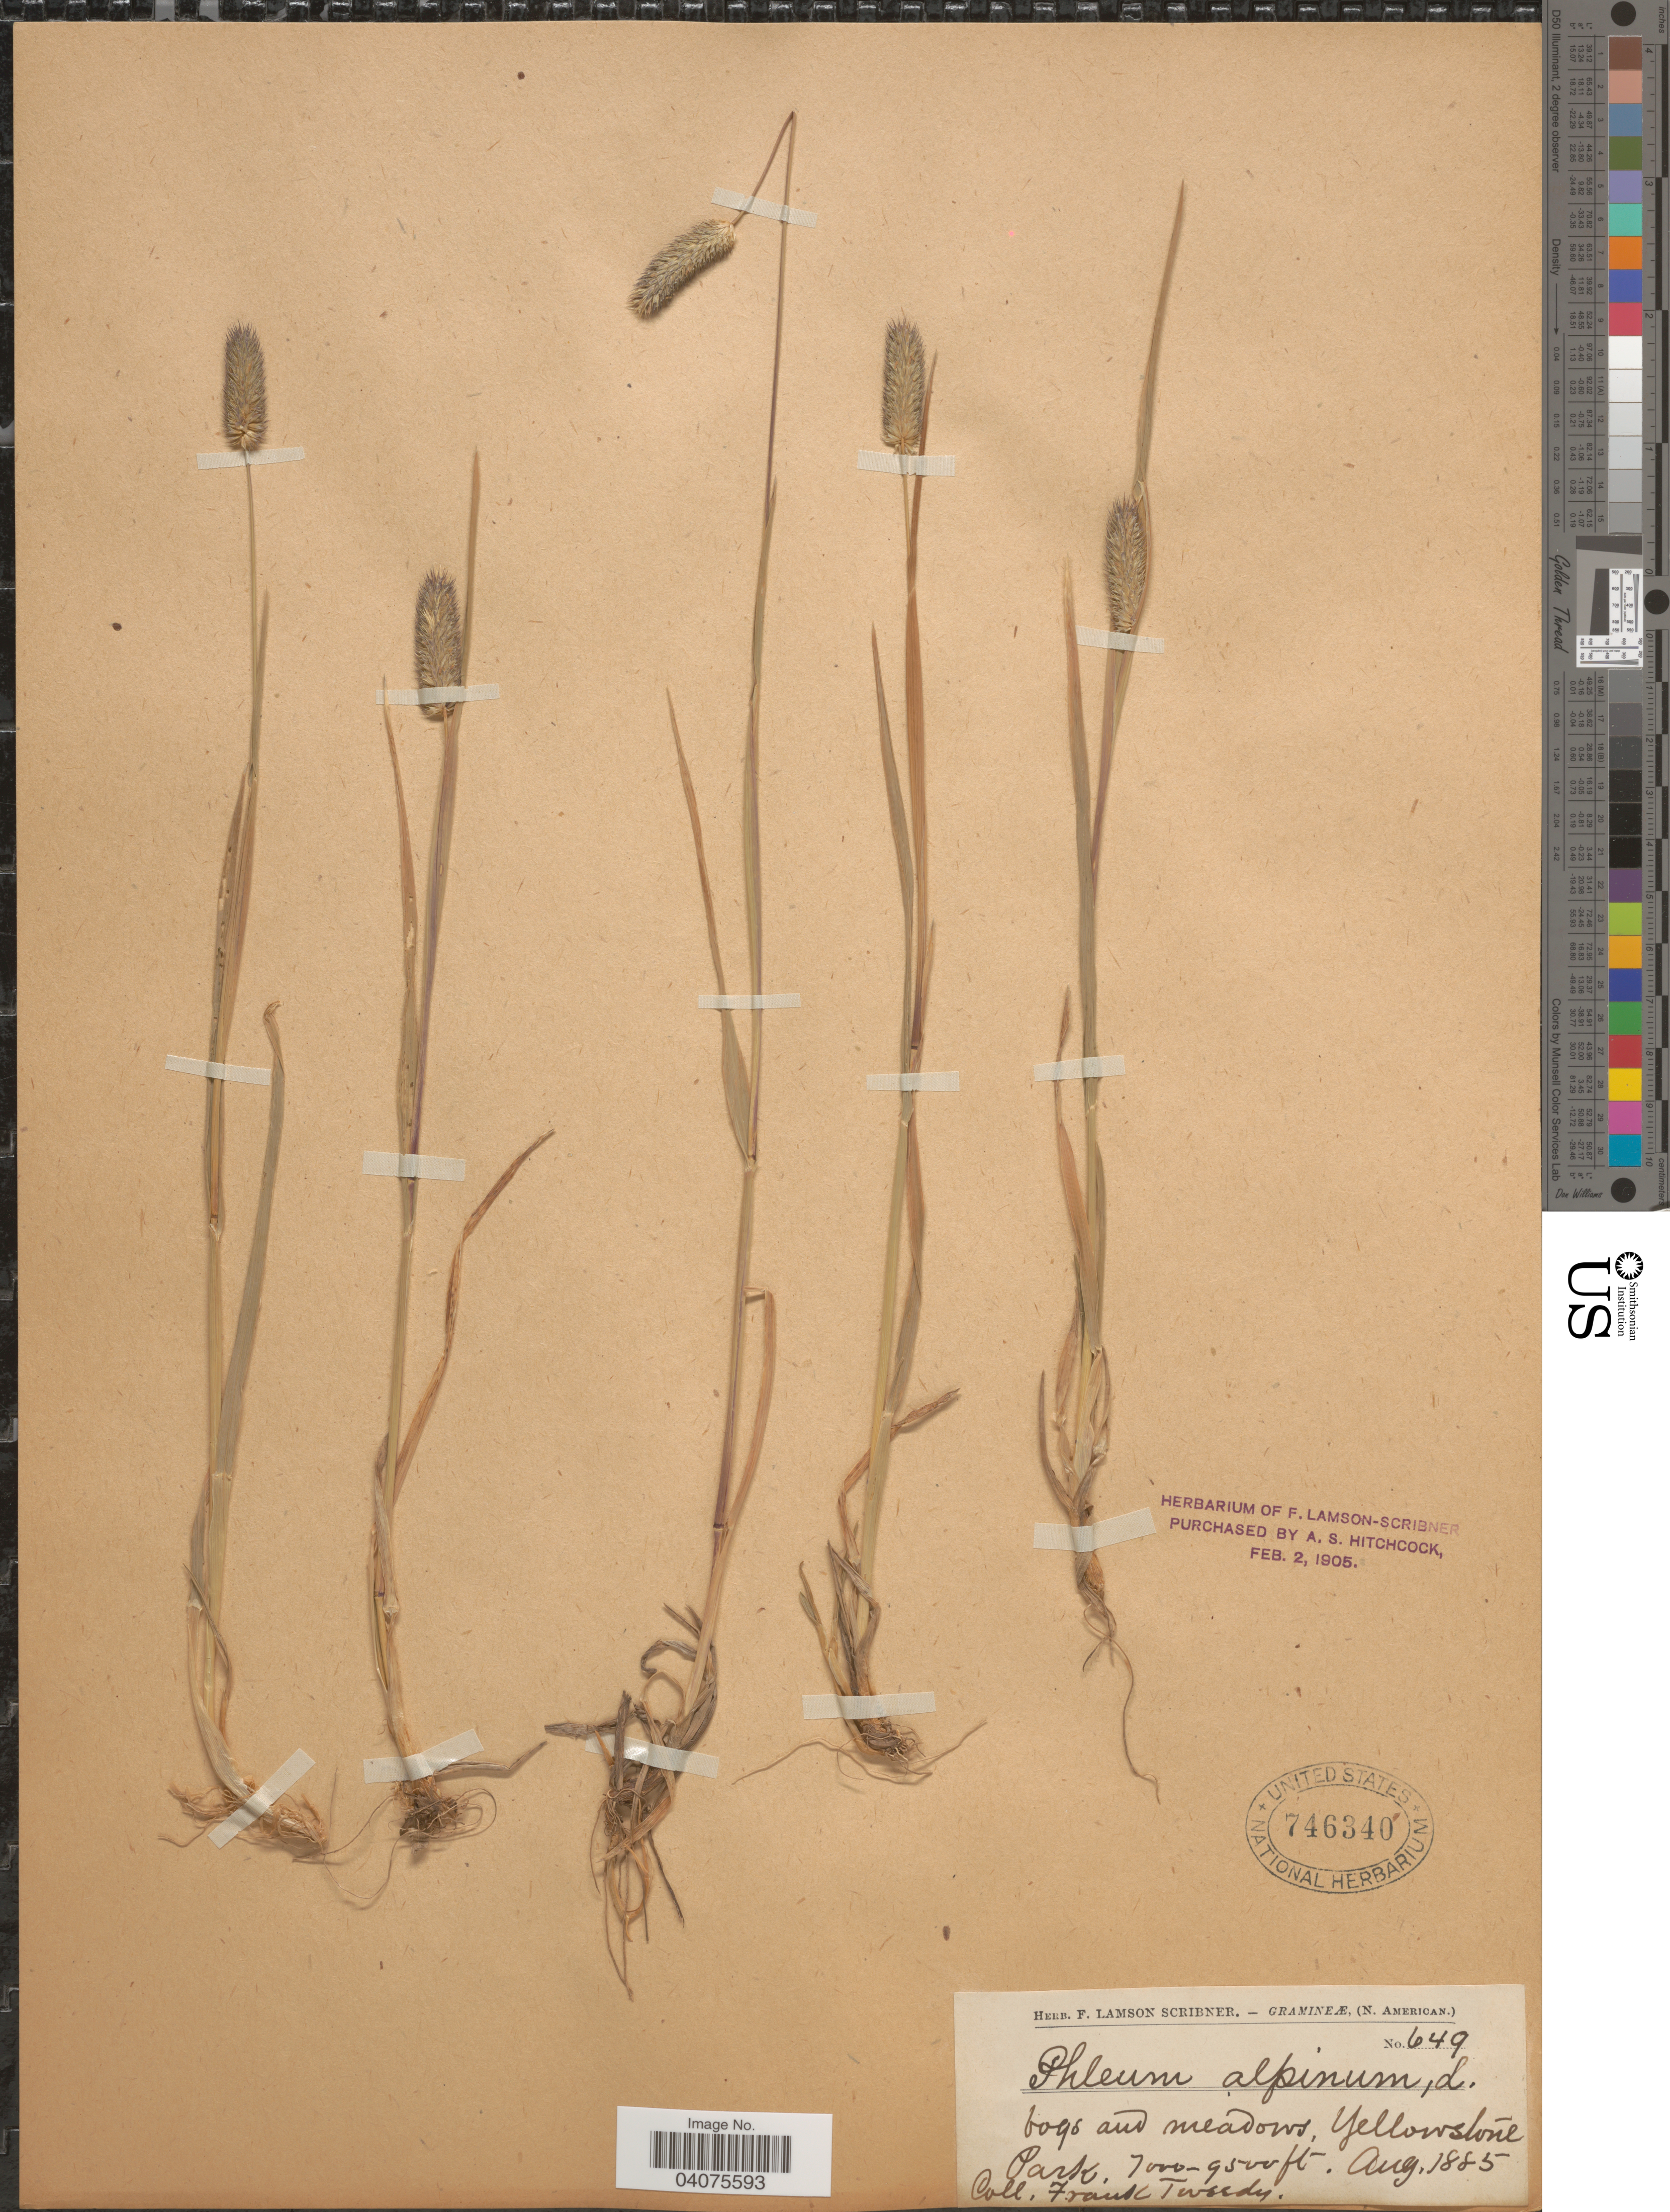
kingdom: Plantae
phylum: Tracheophyta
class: Liliopsida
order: Poales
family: Poaceae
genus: Phleum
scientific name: Phleum alpinum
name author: L.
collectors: F. Tweedy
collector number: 649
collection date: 1885-08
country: United States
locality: Bogs and meadows, Yellowstone Park.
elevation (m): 2134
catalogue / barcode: US 746340